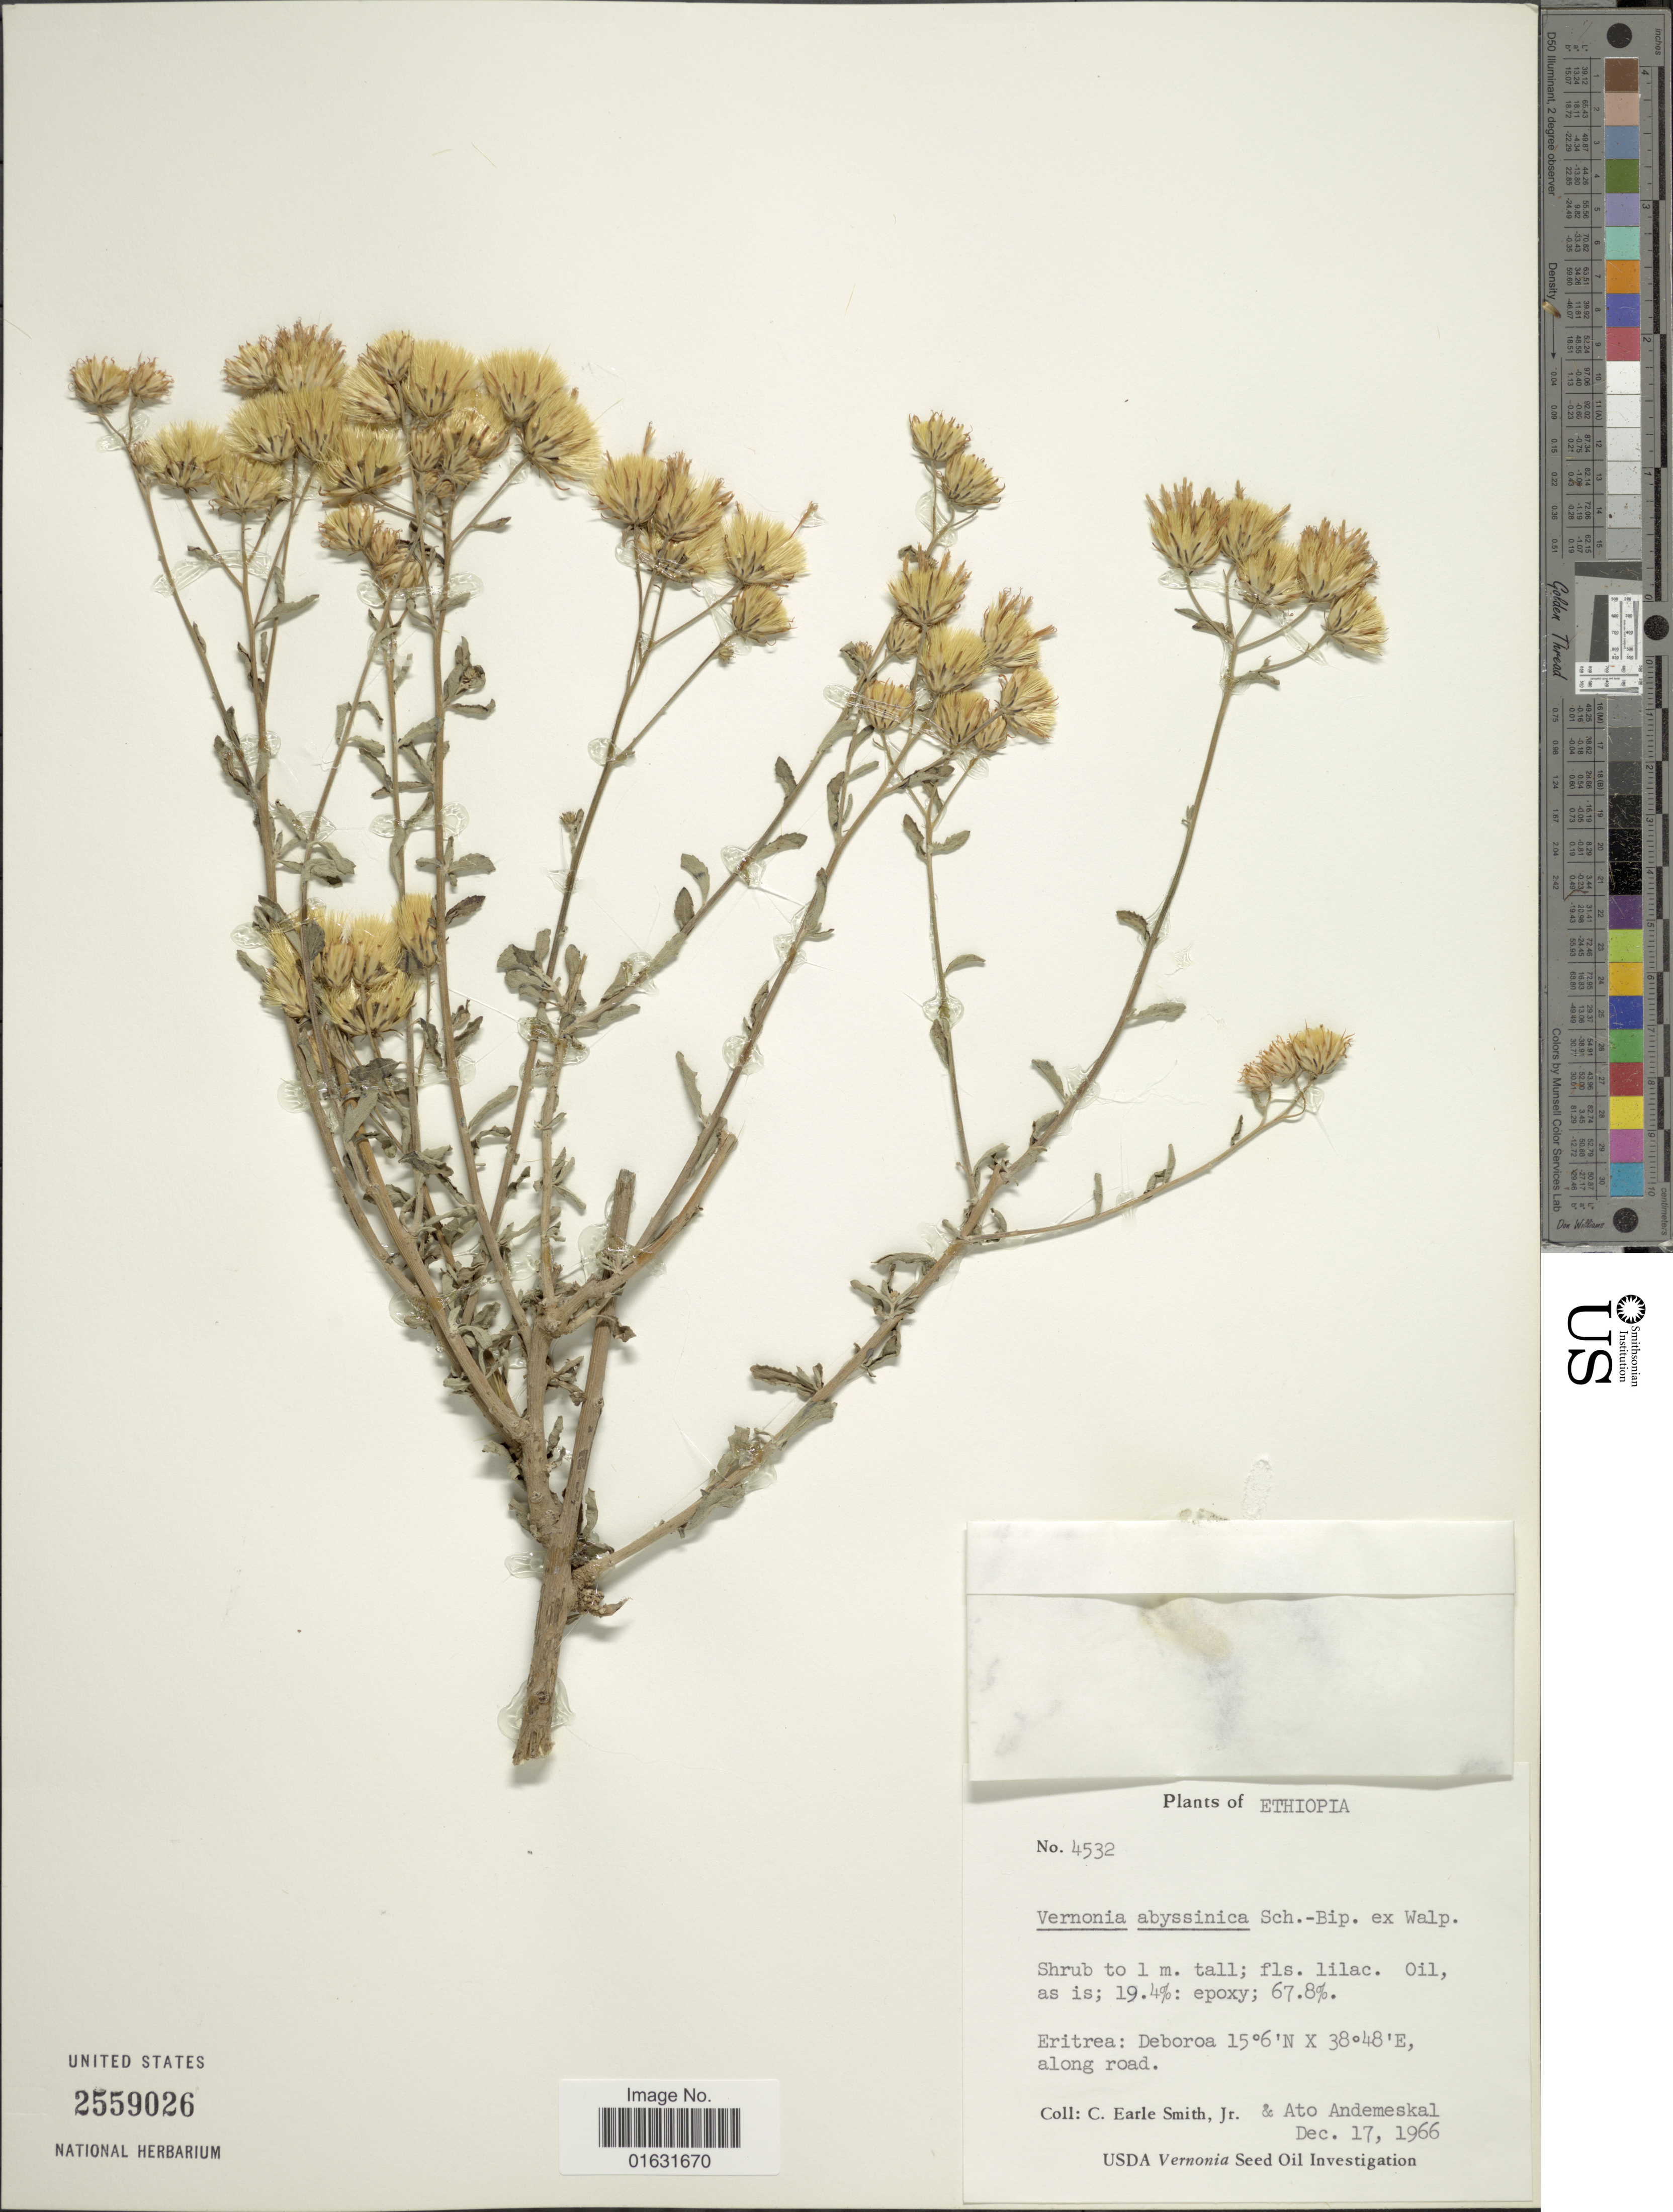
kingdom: Plantae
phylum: Tracheophyta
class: Magnoliopsida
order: Asterales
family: Asteraceae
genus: Baccharoides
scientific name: Baccharoides schimperi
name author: (DC.) Isawumi et al.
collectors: C. E. Smith Jr.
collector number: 4532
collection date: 1966-12-17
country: Eritrea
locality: Deboroa, along road, Ethiopia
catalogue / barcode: US 2559026